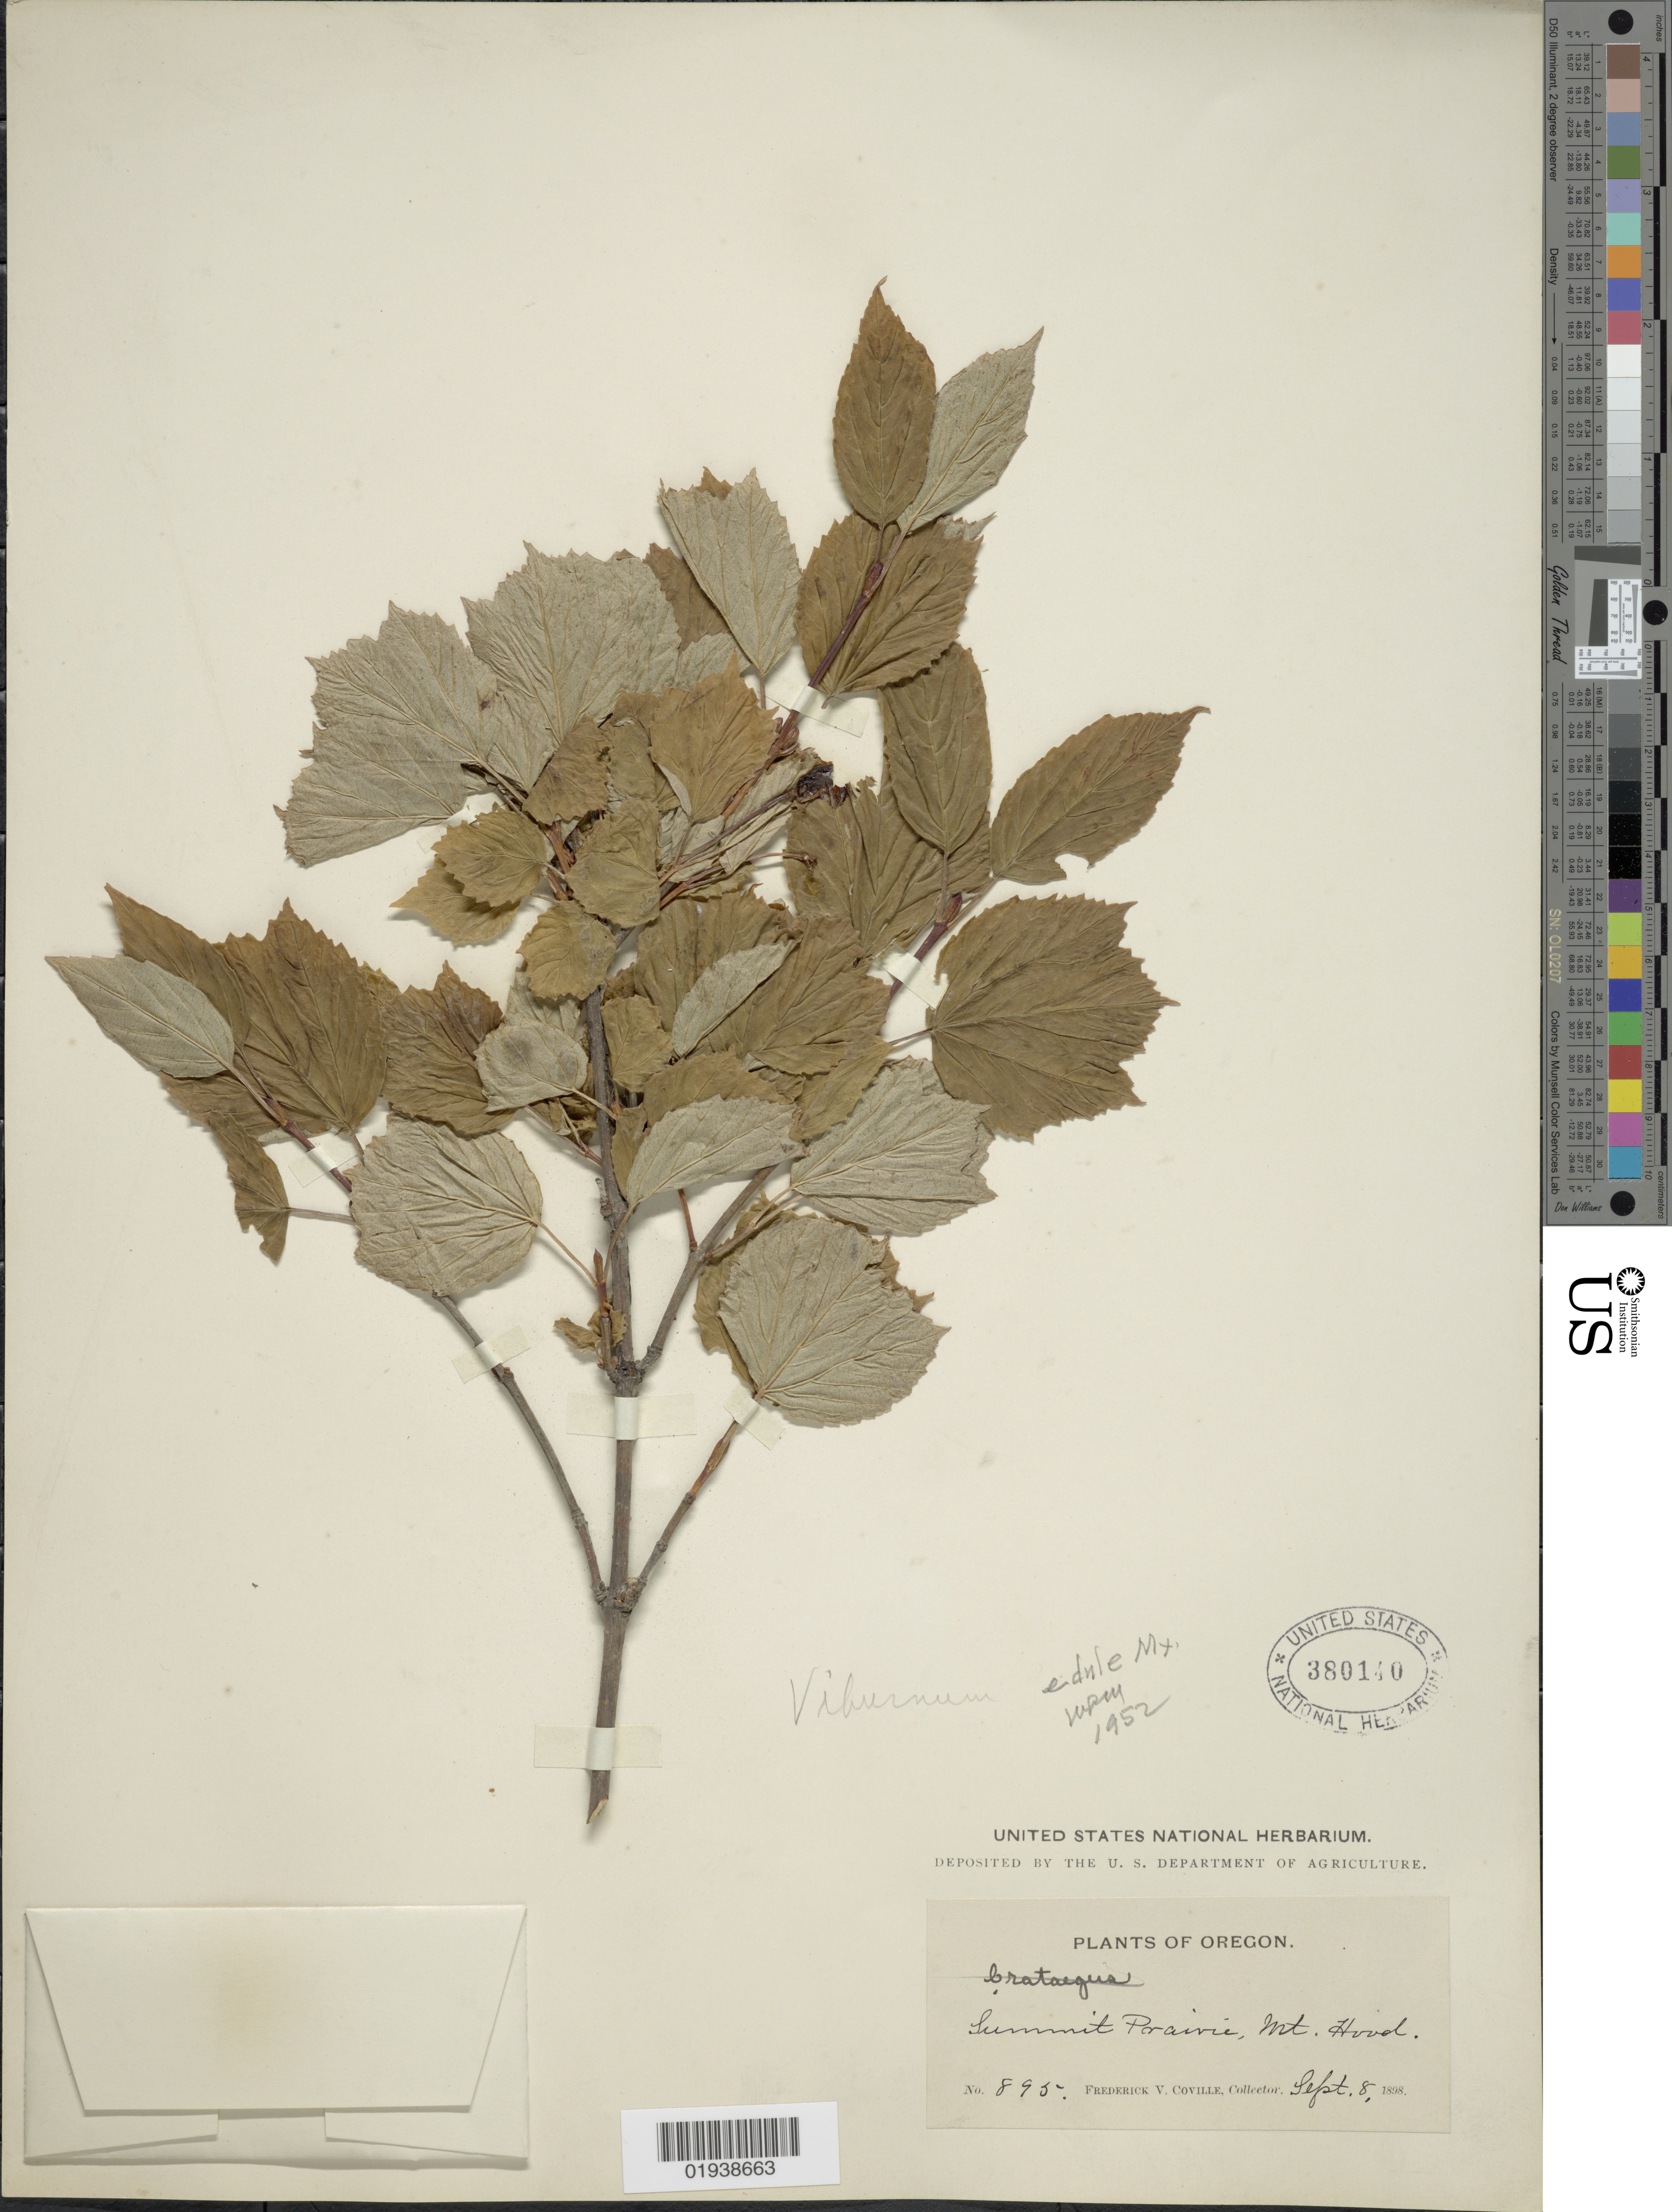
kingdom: Plantae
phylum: Tracheophyta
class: Magnoliopsida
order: Dipsacales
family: Viburnaceae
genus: Viburnum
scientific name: Viburnum edule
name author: (Michx.) Raf.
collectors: F. V. Coville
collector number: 895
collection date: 1898-09-08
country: United States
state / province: Oregon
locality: Summit Prairie, Mt. Hood.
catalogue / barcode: US 380140